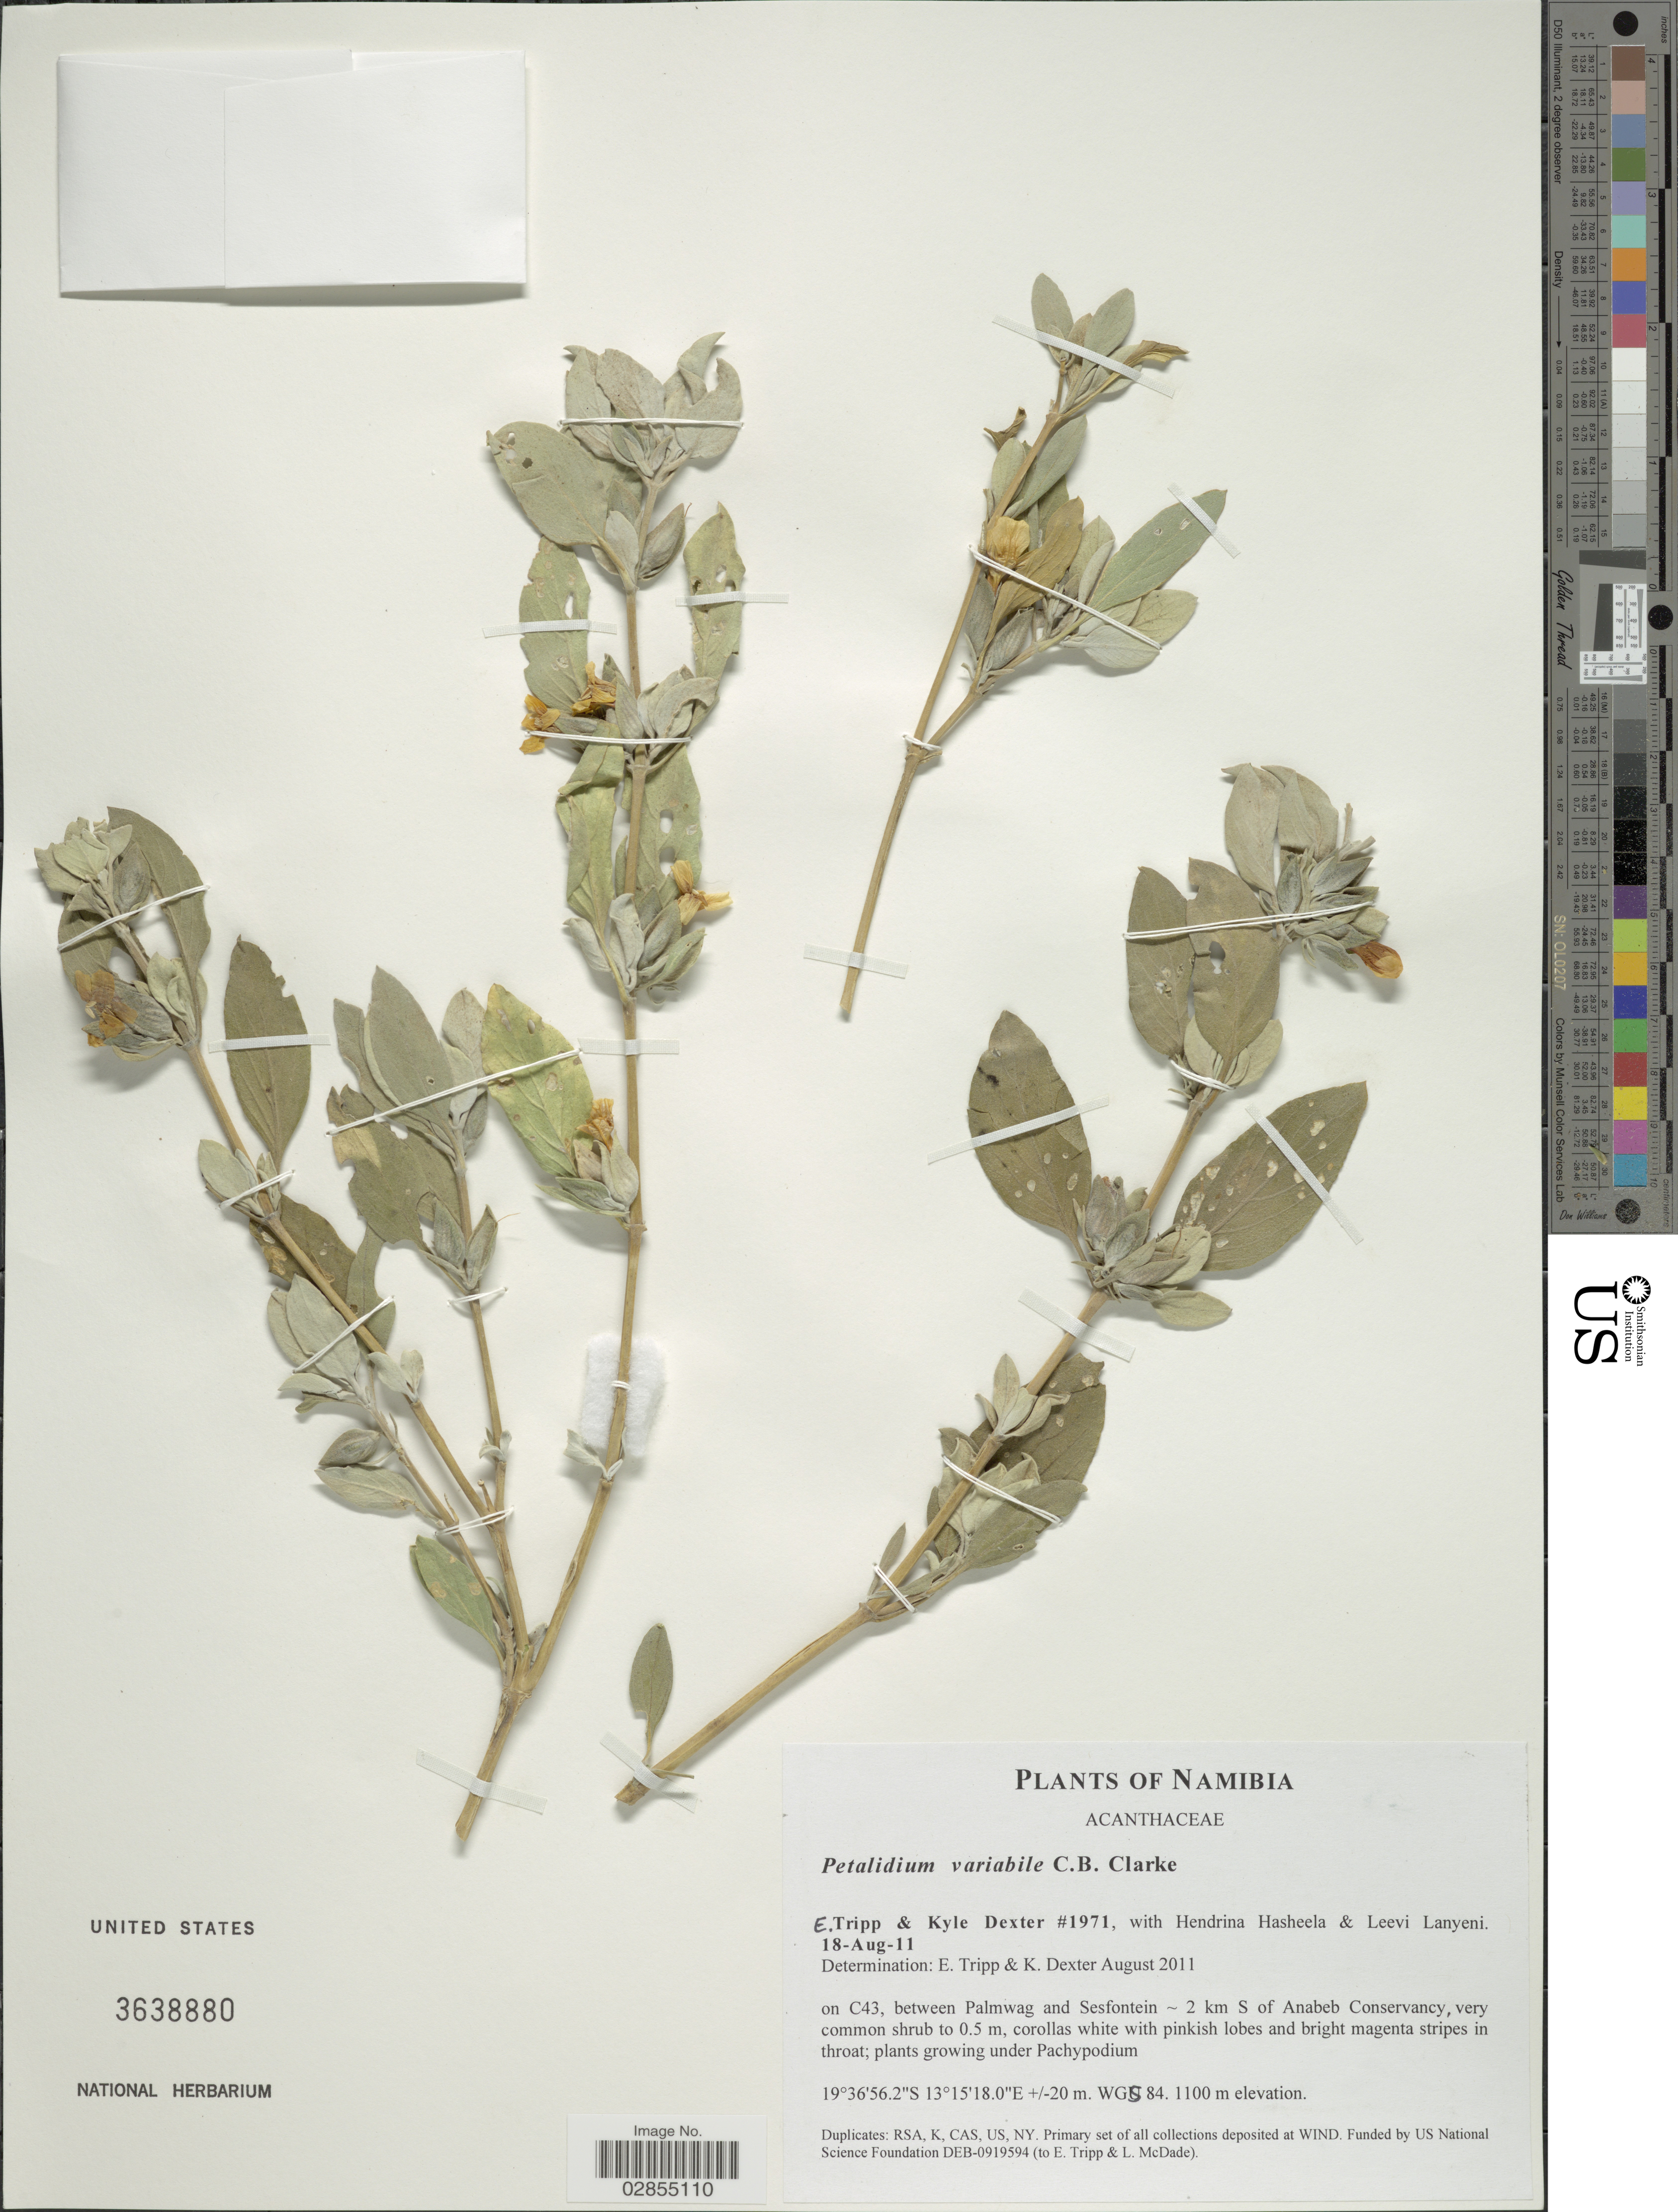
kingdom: Plantae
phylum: Tracheophyta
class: Magnoliopsida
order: Lamiales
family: Acanthaceae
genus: Petalidium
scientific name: Petalidium variabile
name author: C.B. Clarke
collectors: E. Tripp, K. Dexter, H. Hasheela & L. Lanyeni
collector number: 1971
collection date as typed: Transcribed d/m/y: 18/8/11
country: Namibia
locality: On C43, between Palmwag and Sesfontein, :2 km S of Anabeb Conservancy.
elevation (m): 1100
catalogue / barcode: US 3638880